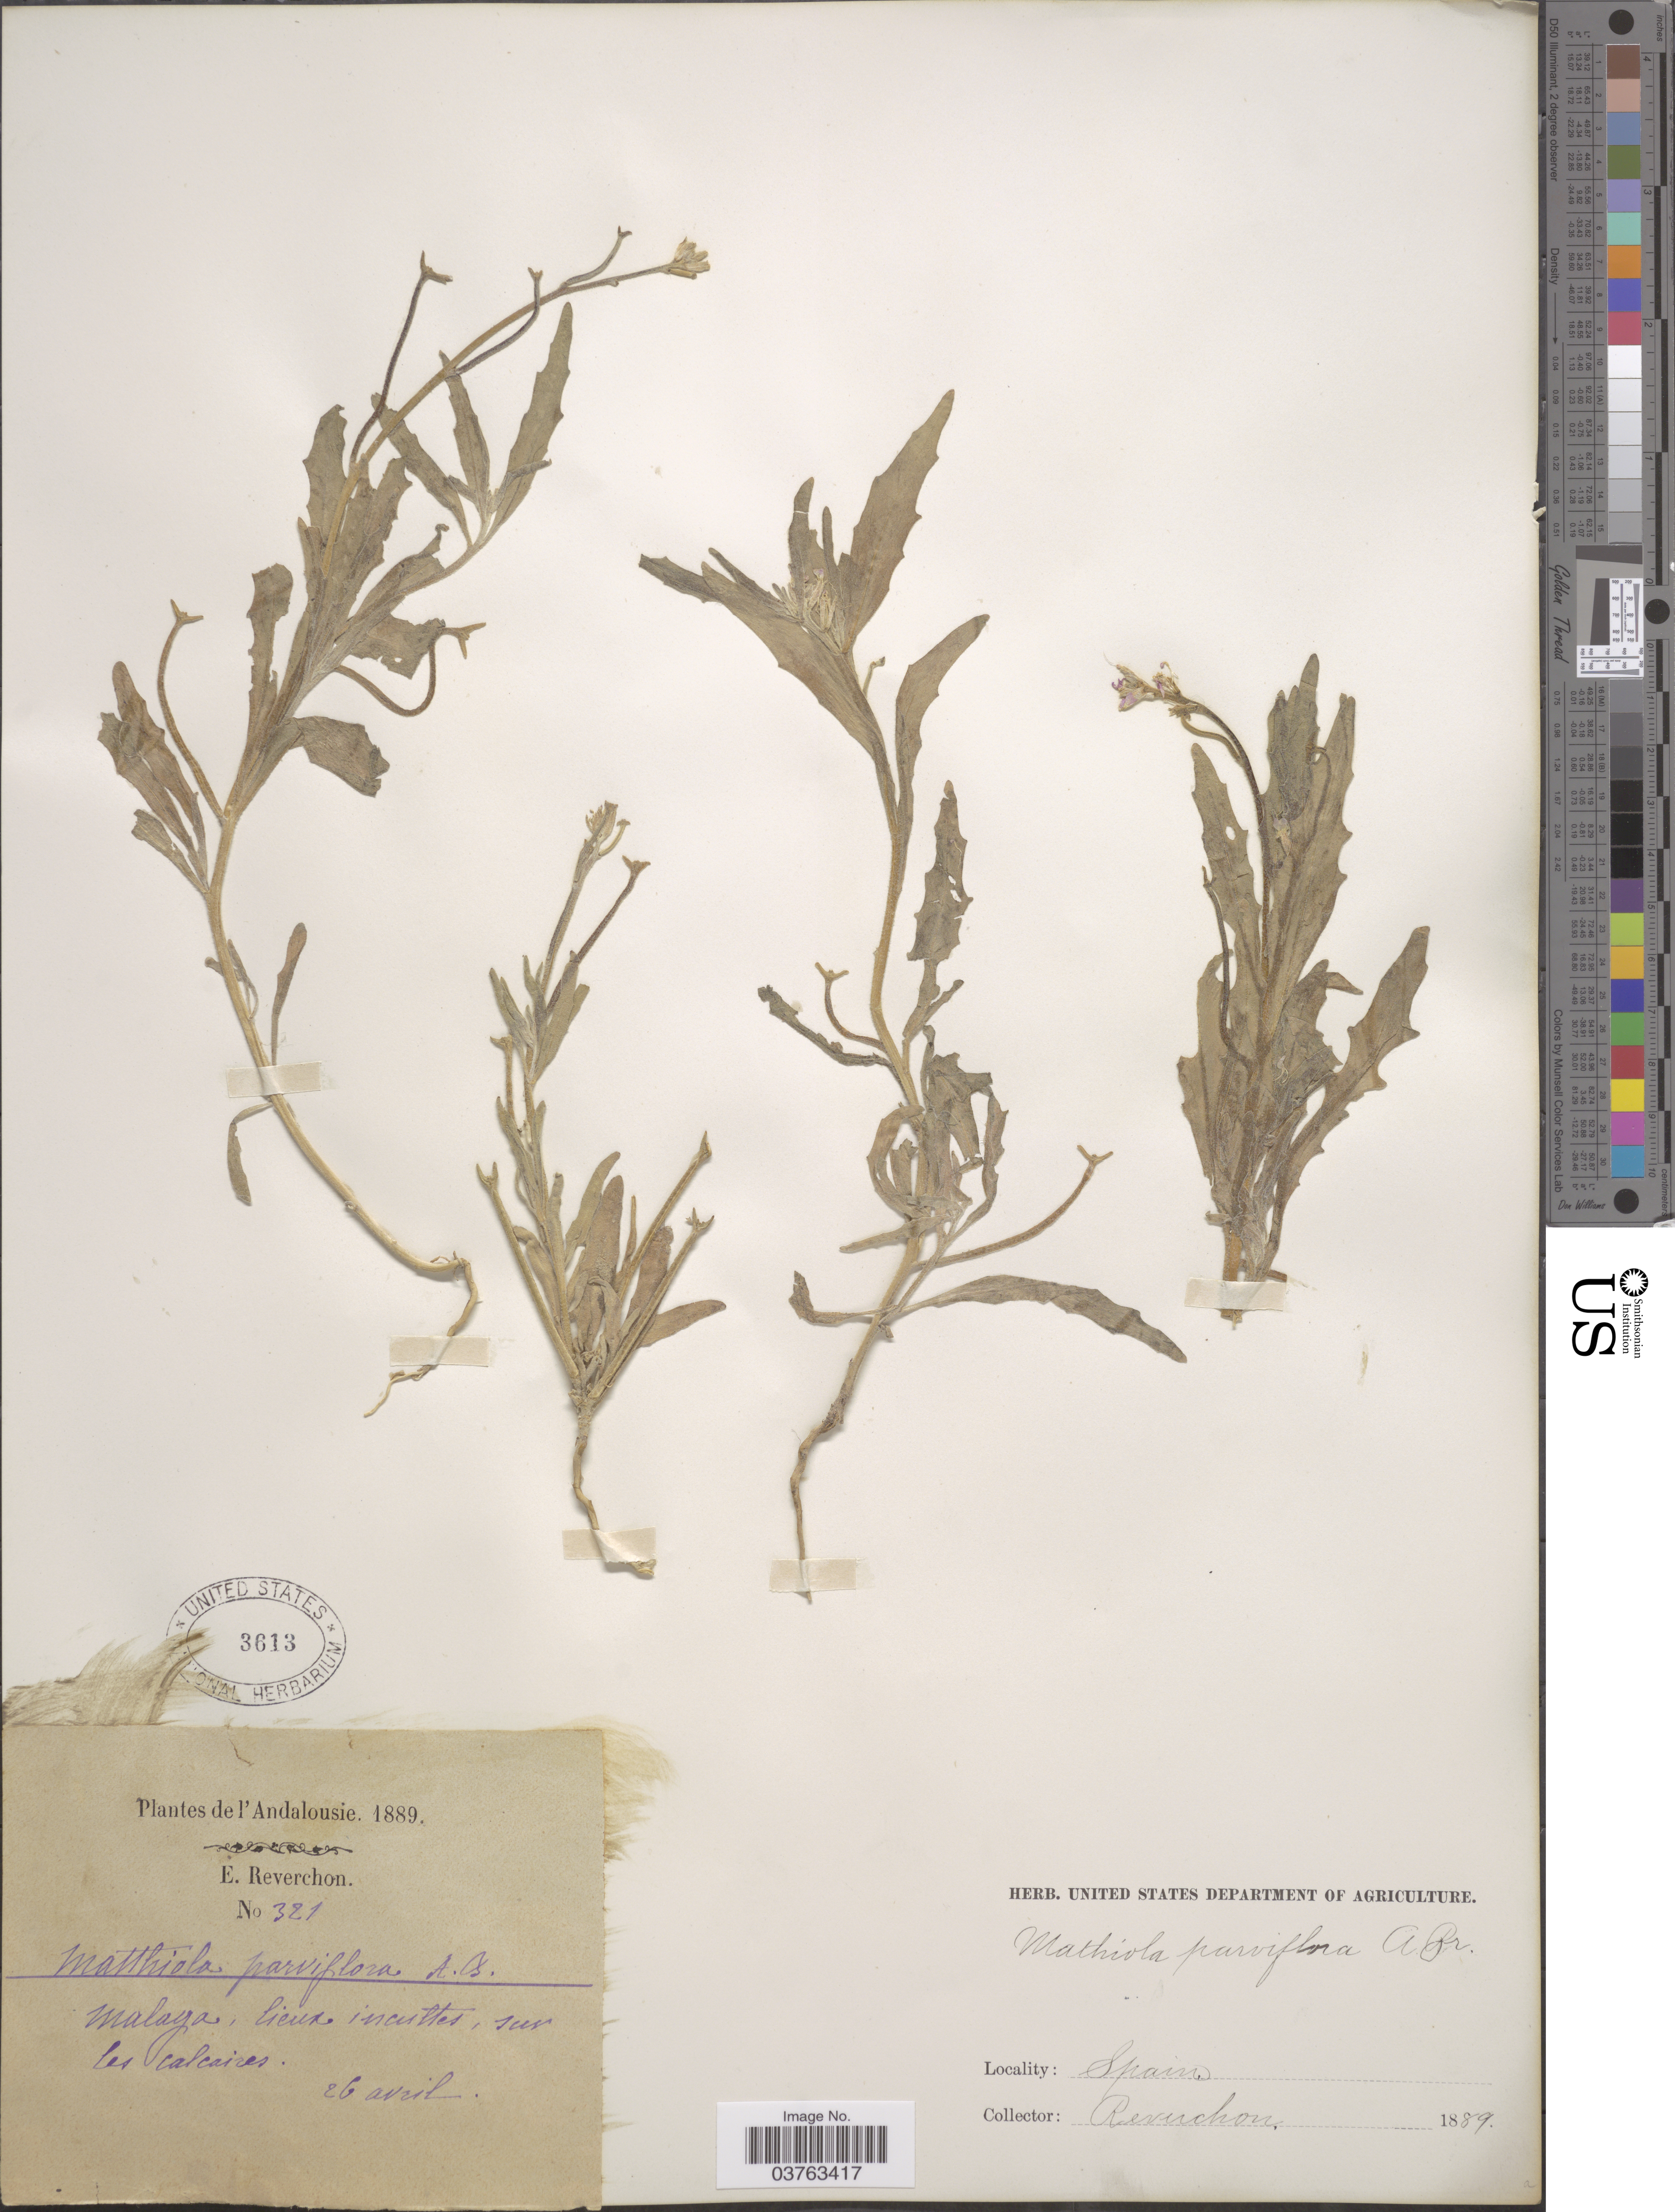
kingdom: Plantae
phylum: Tracheophyta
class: Magnoliopsida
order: Brassicales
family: Brassicaceae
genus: Matthiola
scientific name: Matthiola parviflora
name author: W.T. Aiton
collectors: E. Reverchon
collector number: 321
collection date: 1889-04-26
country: Spain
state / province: Andalucía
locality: Andalousie. Malaya, lieux incultes, sur les calcaires.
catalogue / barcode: US 3613